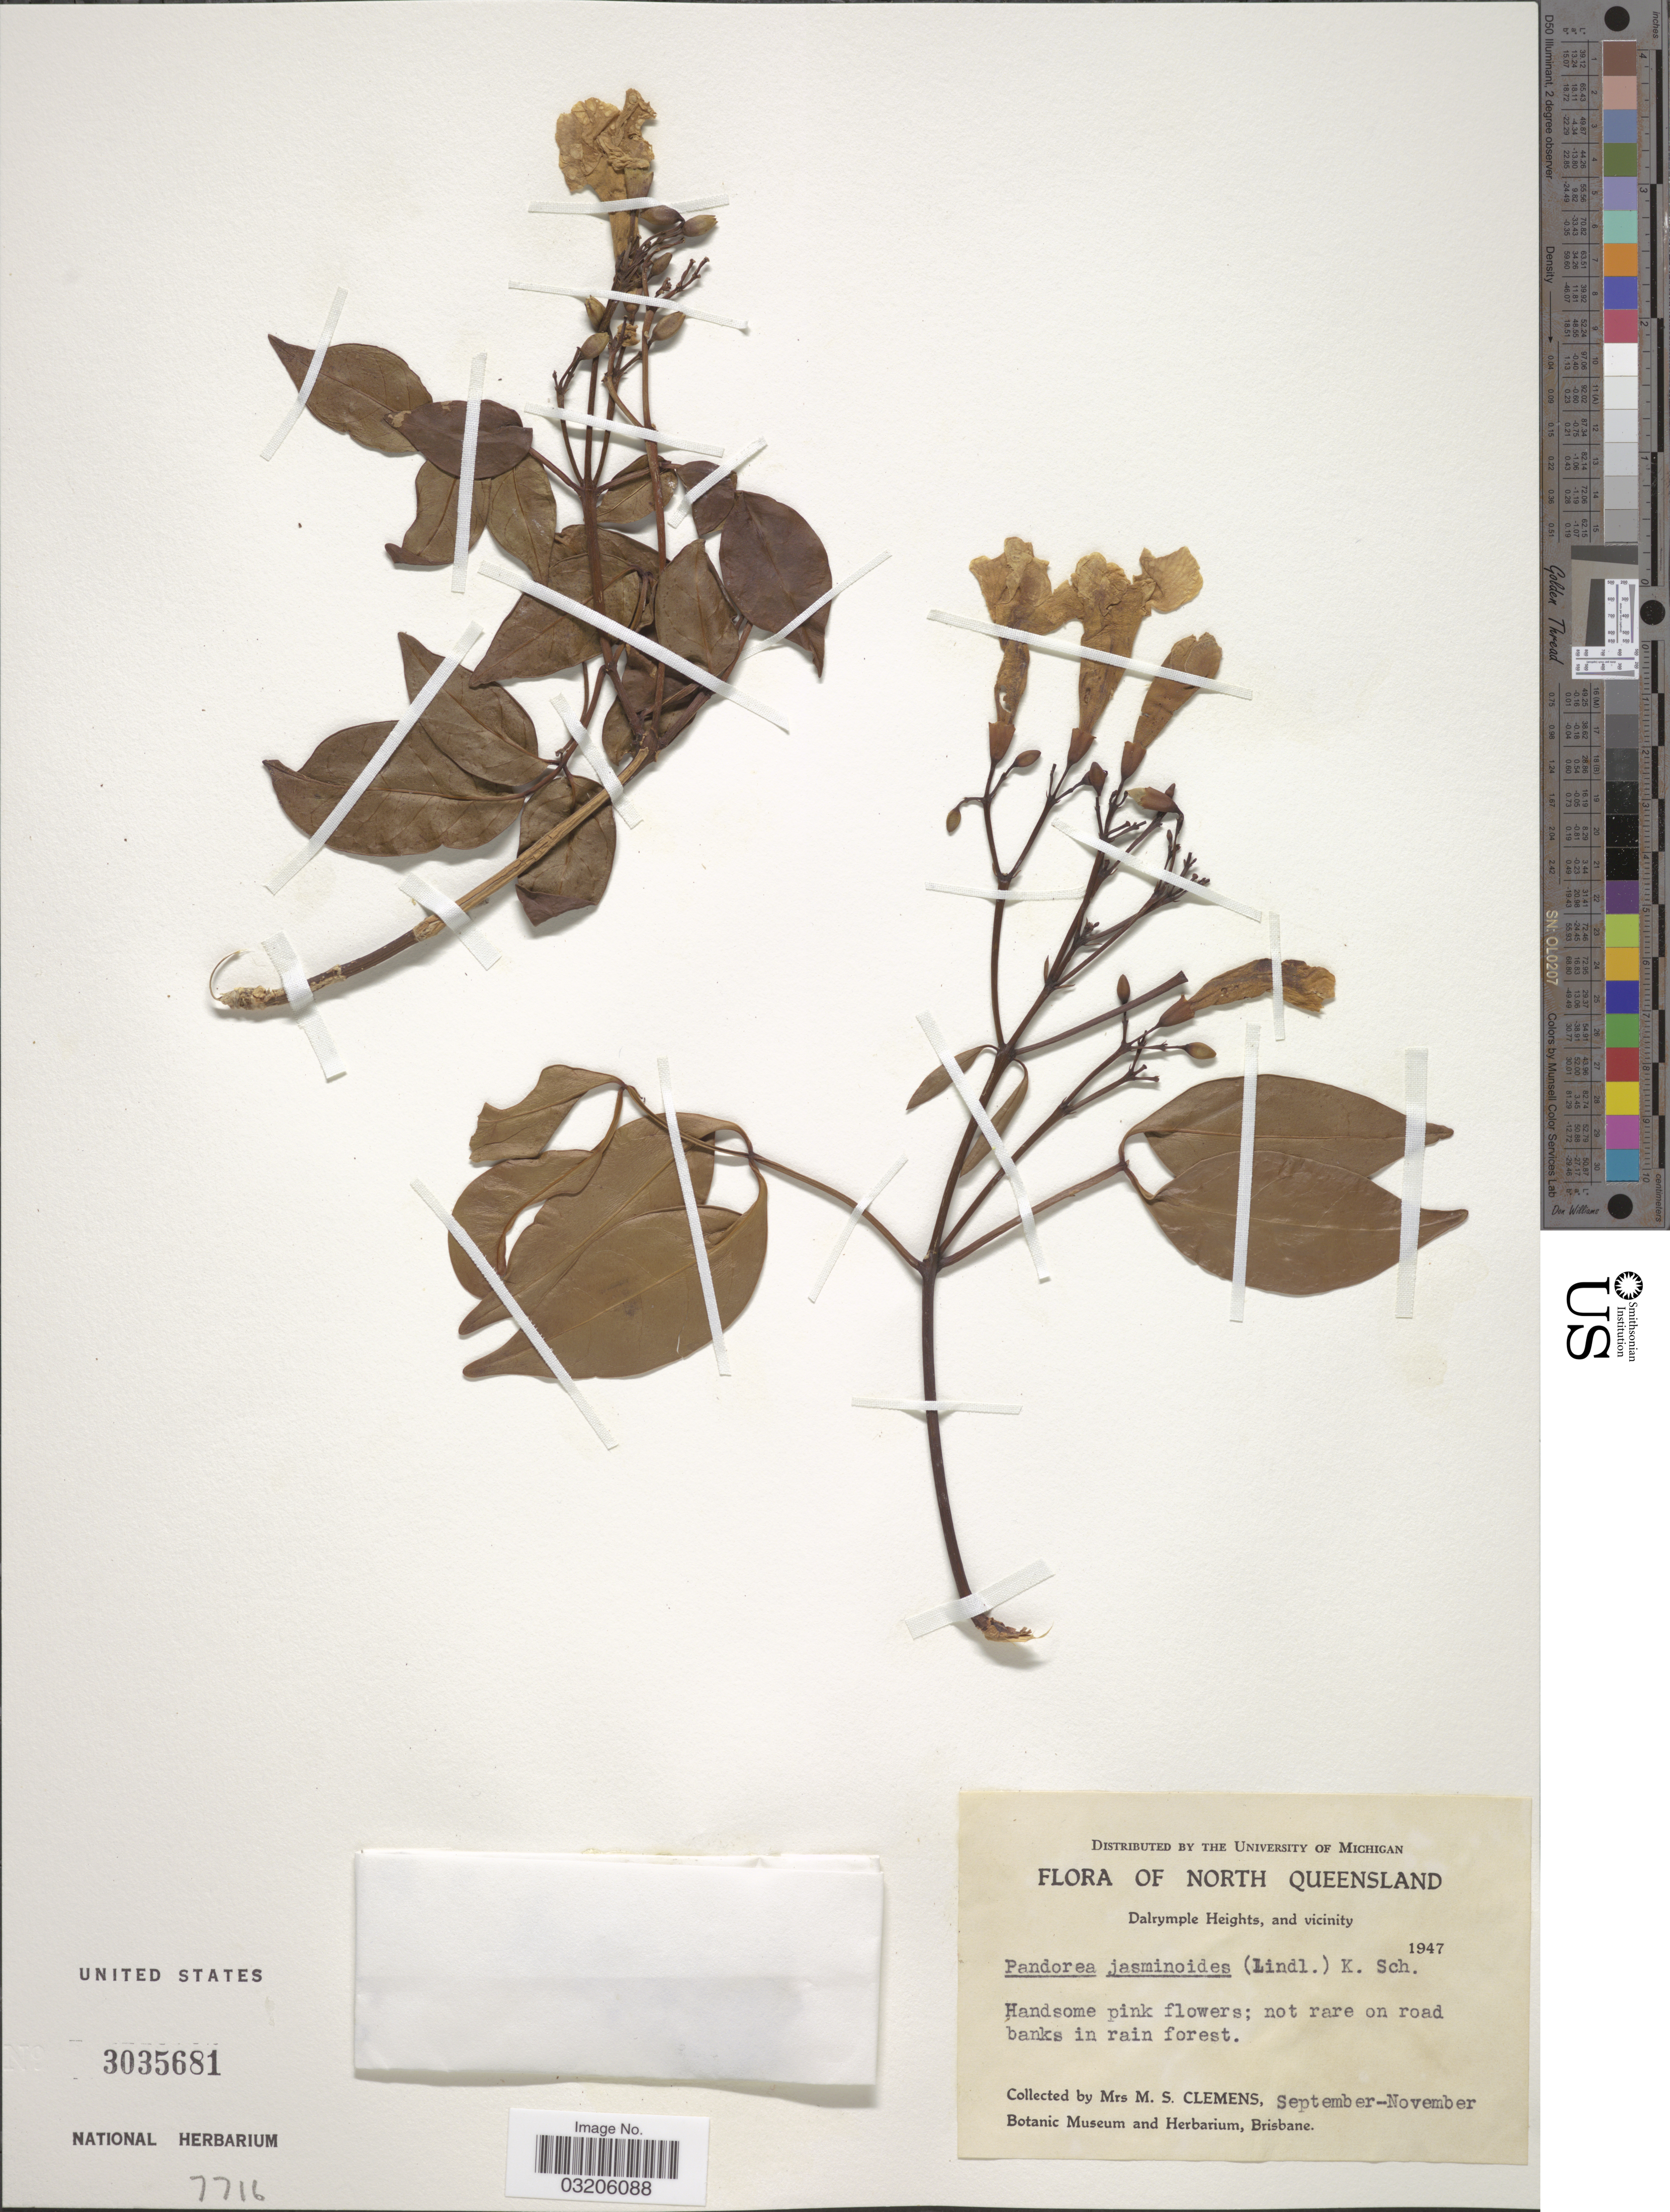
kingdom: Plantae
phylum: Tracheophyta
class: Magnoliopsida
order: Lamiales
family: Bignoniaceae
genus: Pandorea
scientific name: Pandorea jasminoides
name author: (Lindl.) K. Schum.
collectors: M. S. Clemens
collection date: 1947-09/1947-11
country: Australia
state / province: Queensland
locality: North Queensland. Dalrymple Heights, and vicinity.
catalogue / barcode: US 3035681